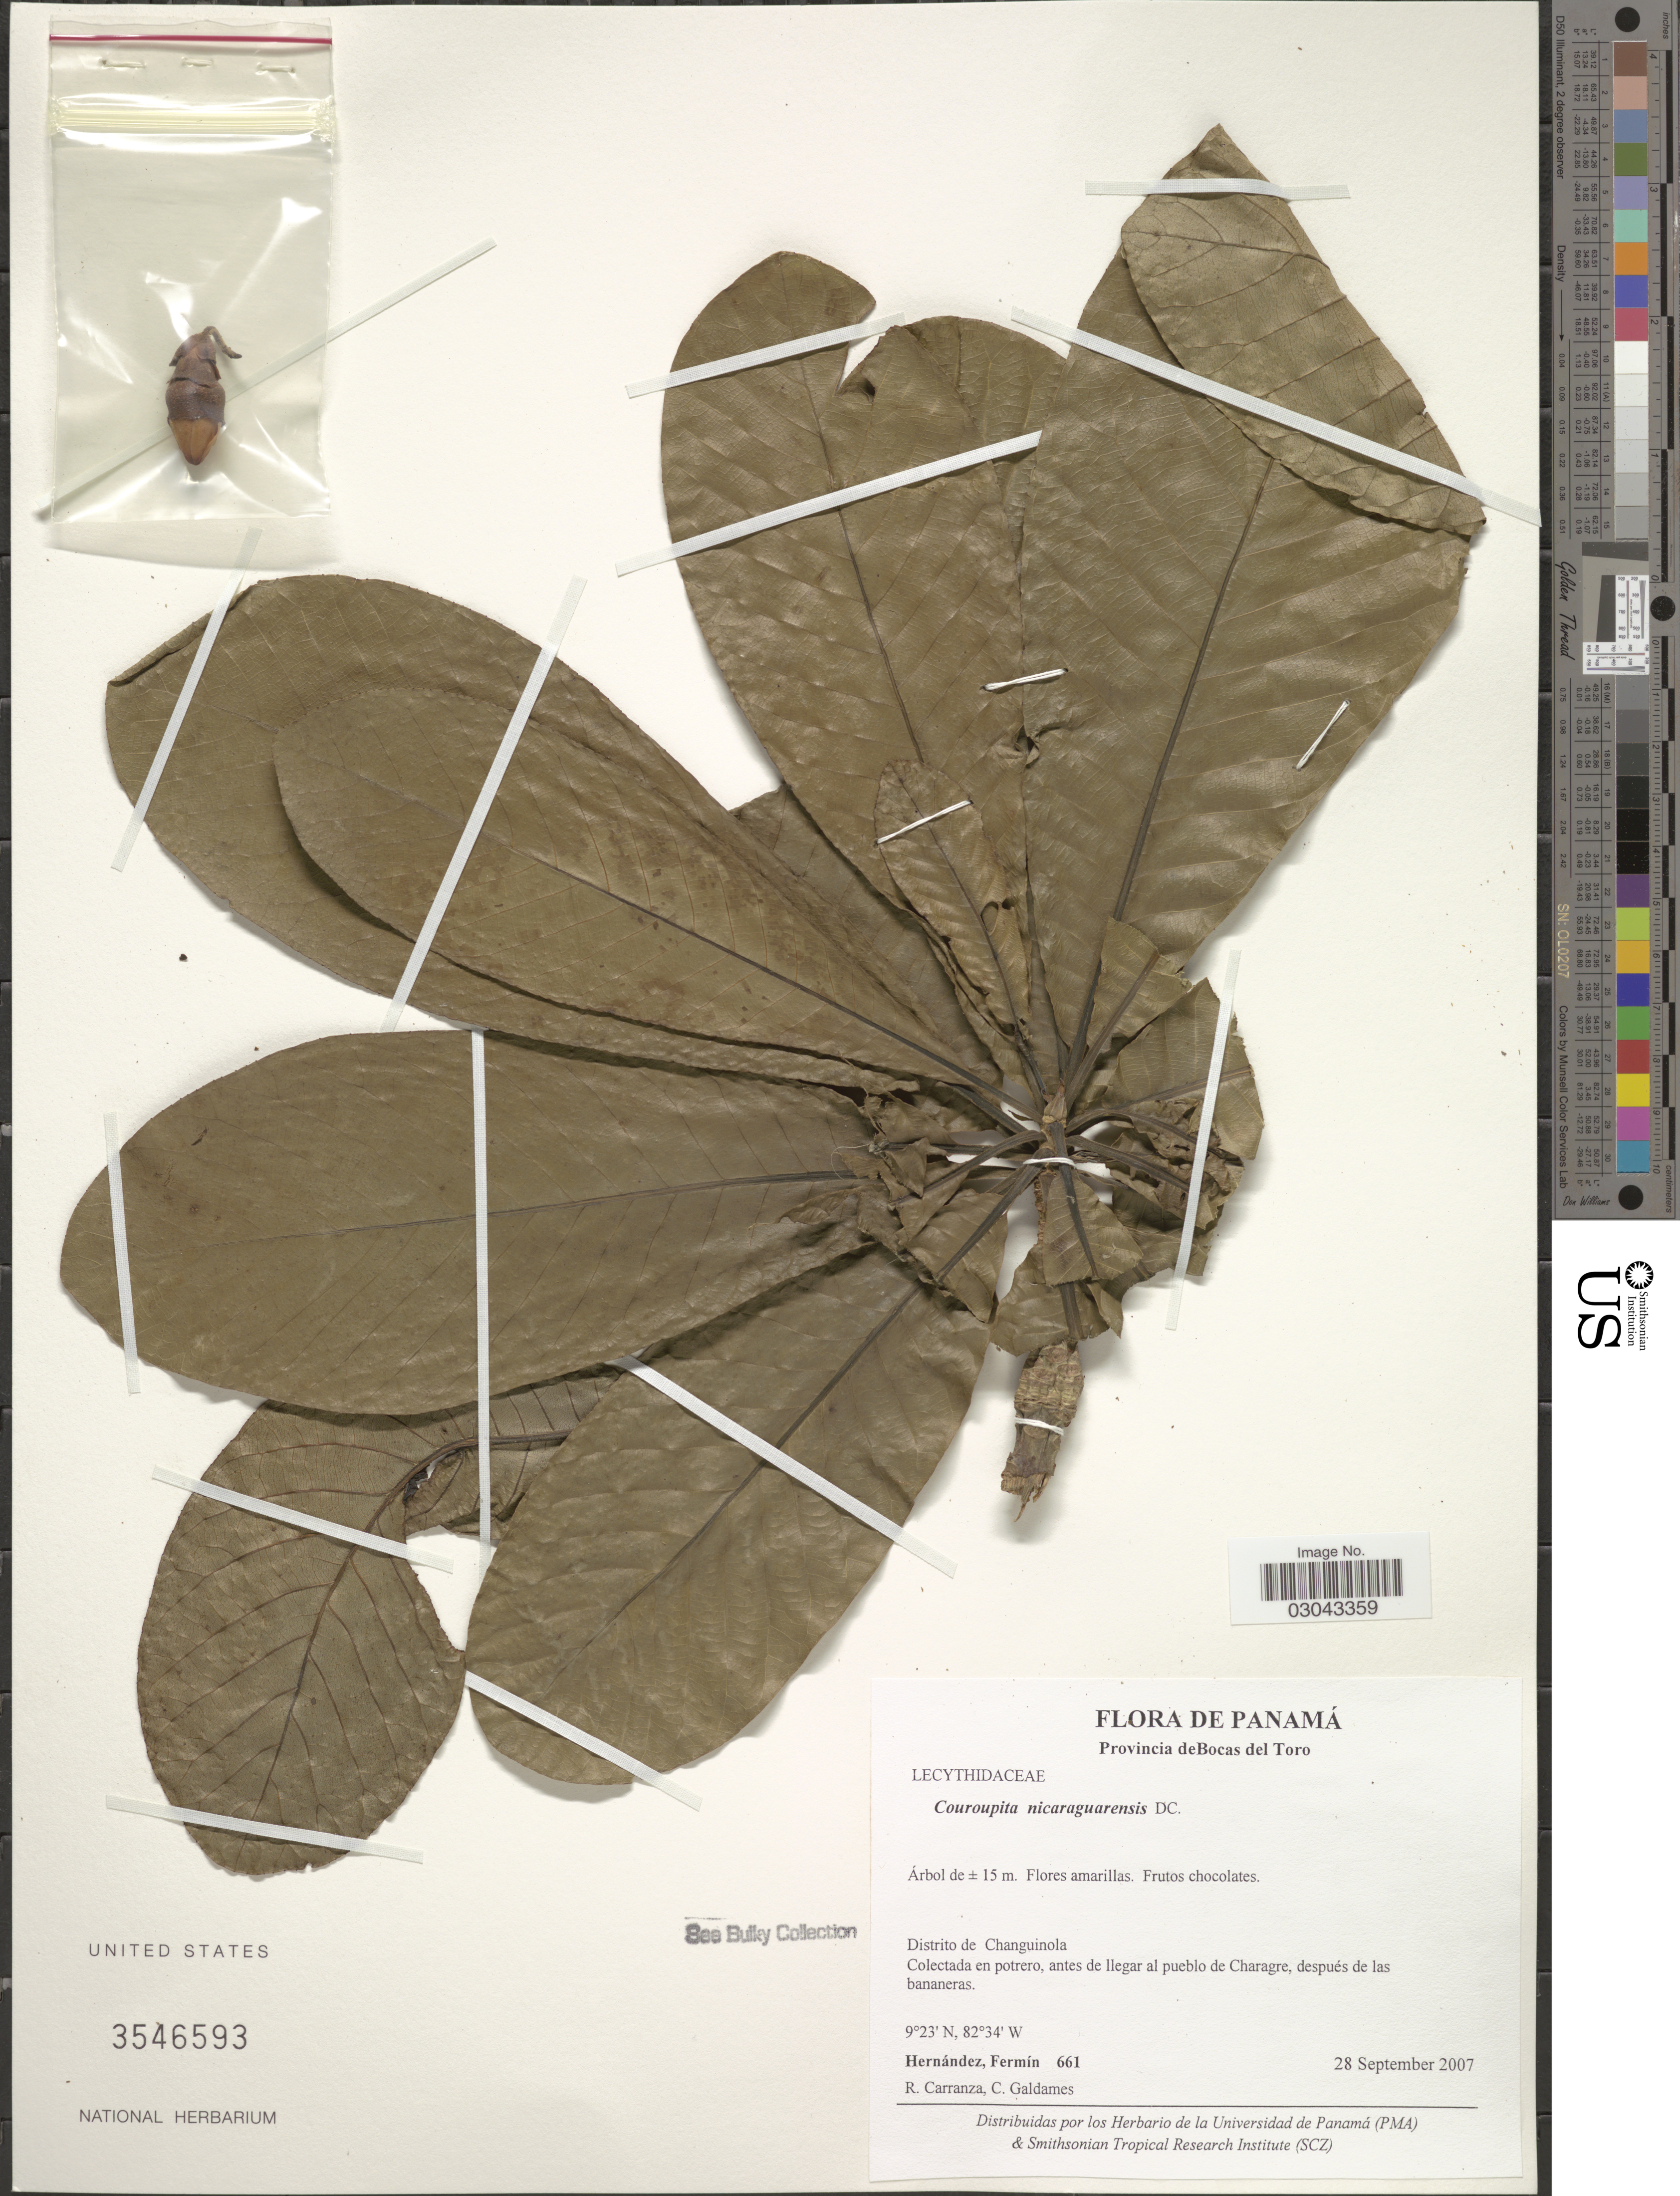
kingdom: Plantae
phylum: Tracheophyta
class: Magnoliopsida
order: Ericales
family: Lecythidaceae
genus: Couroupita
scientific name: Couroupita nicaraguarensis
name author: DC.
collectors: F. Hernandez, R. Carranza & C. Galdames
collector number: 661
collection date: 2007-09-28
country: Panama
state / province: Bocas del Toro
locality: Distrito de Changuinola, Colectada en potrero, antes de llegar al pueblo de Charagre, después de las bananeras.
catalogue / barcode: US 3546593